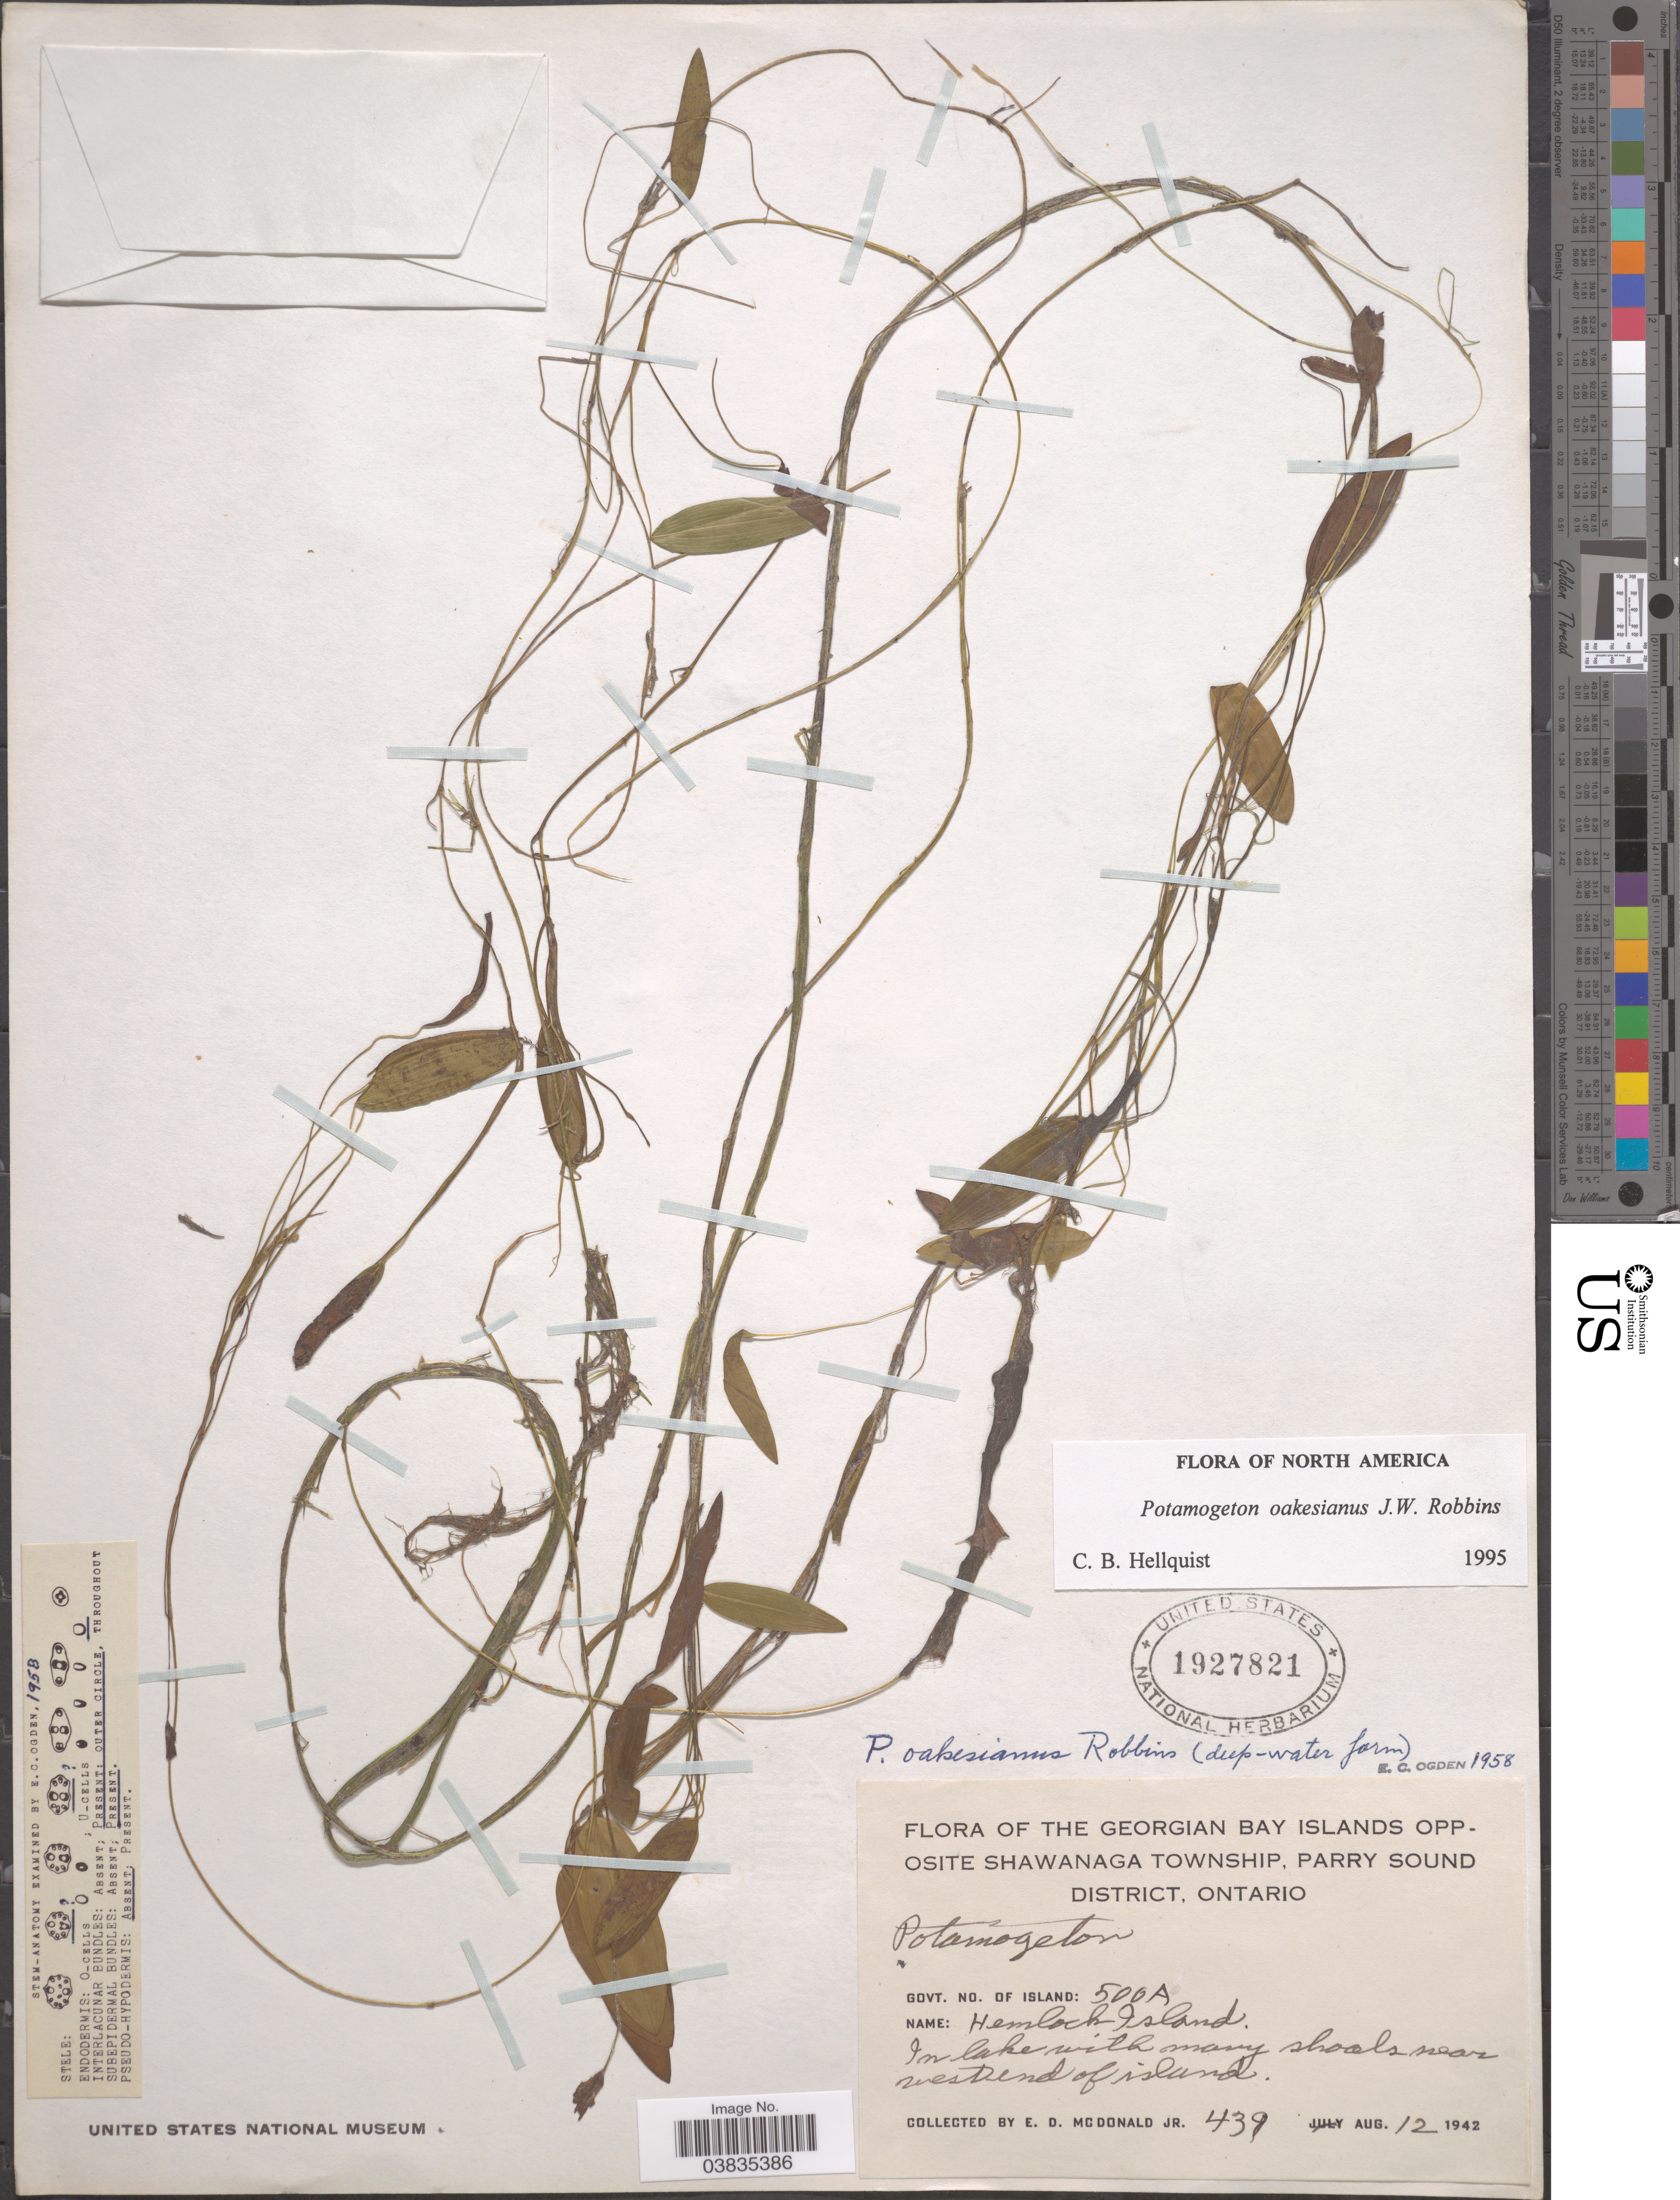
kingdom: Plantae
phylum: Tracheophyta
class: Liliopsida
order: Alismatales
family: Potamogetonaceae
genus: Potamogeton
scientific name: Potamogeton oakesianus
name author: J.W. Robbins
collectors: E. D. McDonald Jr.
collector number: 439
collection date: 1942-08-12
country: Canada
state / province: Ontario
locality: Georgian Bay Islands Opposite Shawanaga Township, Parry Sound District. Govt. No. of Island: 500A. Hemlock Island. In lake with many shools near west end of island.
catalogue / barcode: US 1927821